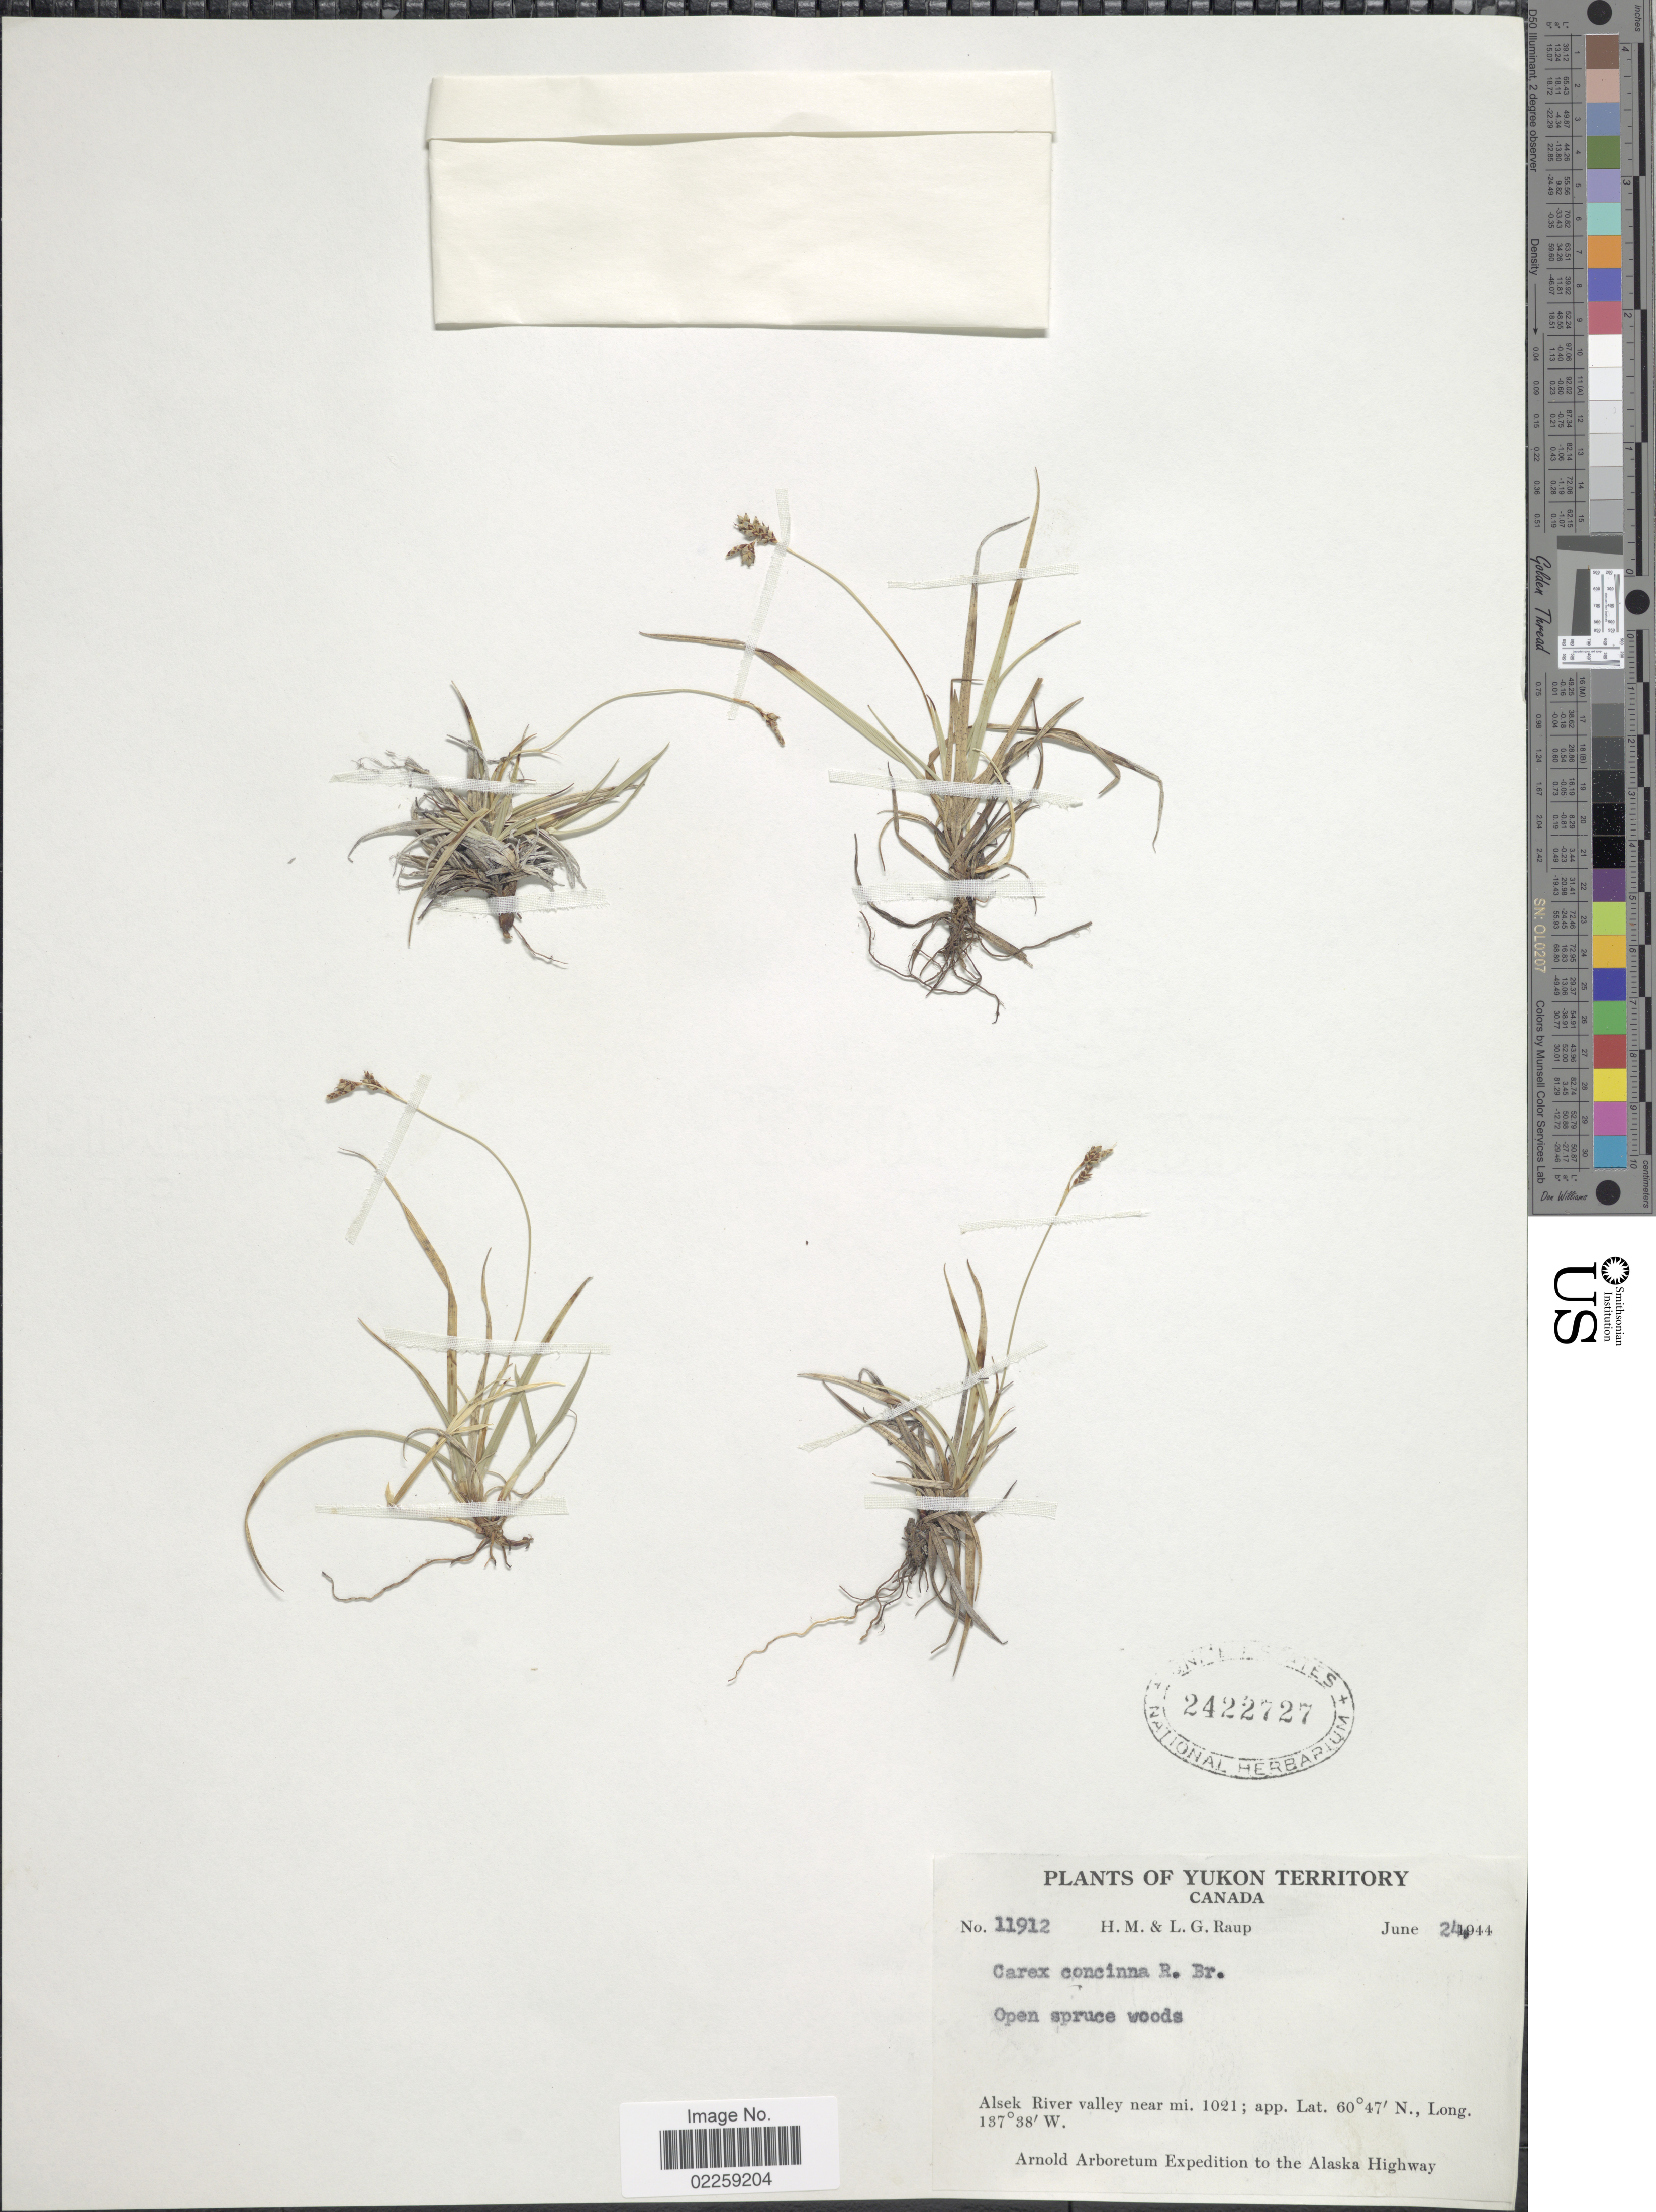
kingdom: Plantae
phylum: Tracheophyta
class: Liliopsida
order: Poales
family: Cyperaceae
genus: Carex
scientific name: Carex concinna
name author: R. Br.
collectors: H. Raup & L. Raup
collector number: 11912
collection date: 1944-06-24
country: Canada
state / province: Yukon Territory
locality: Alsek River valley near mi. 1021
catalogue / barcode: US 2422727